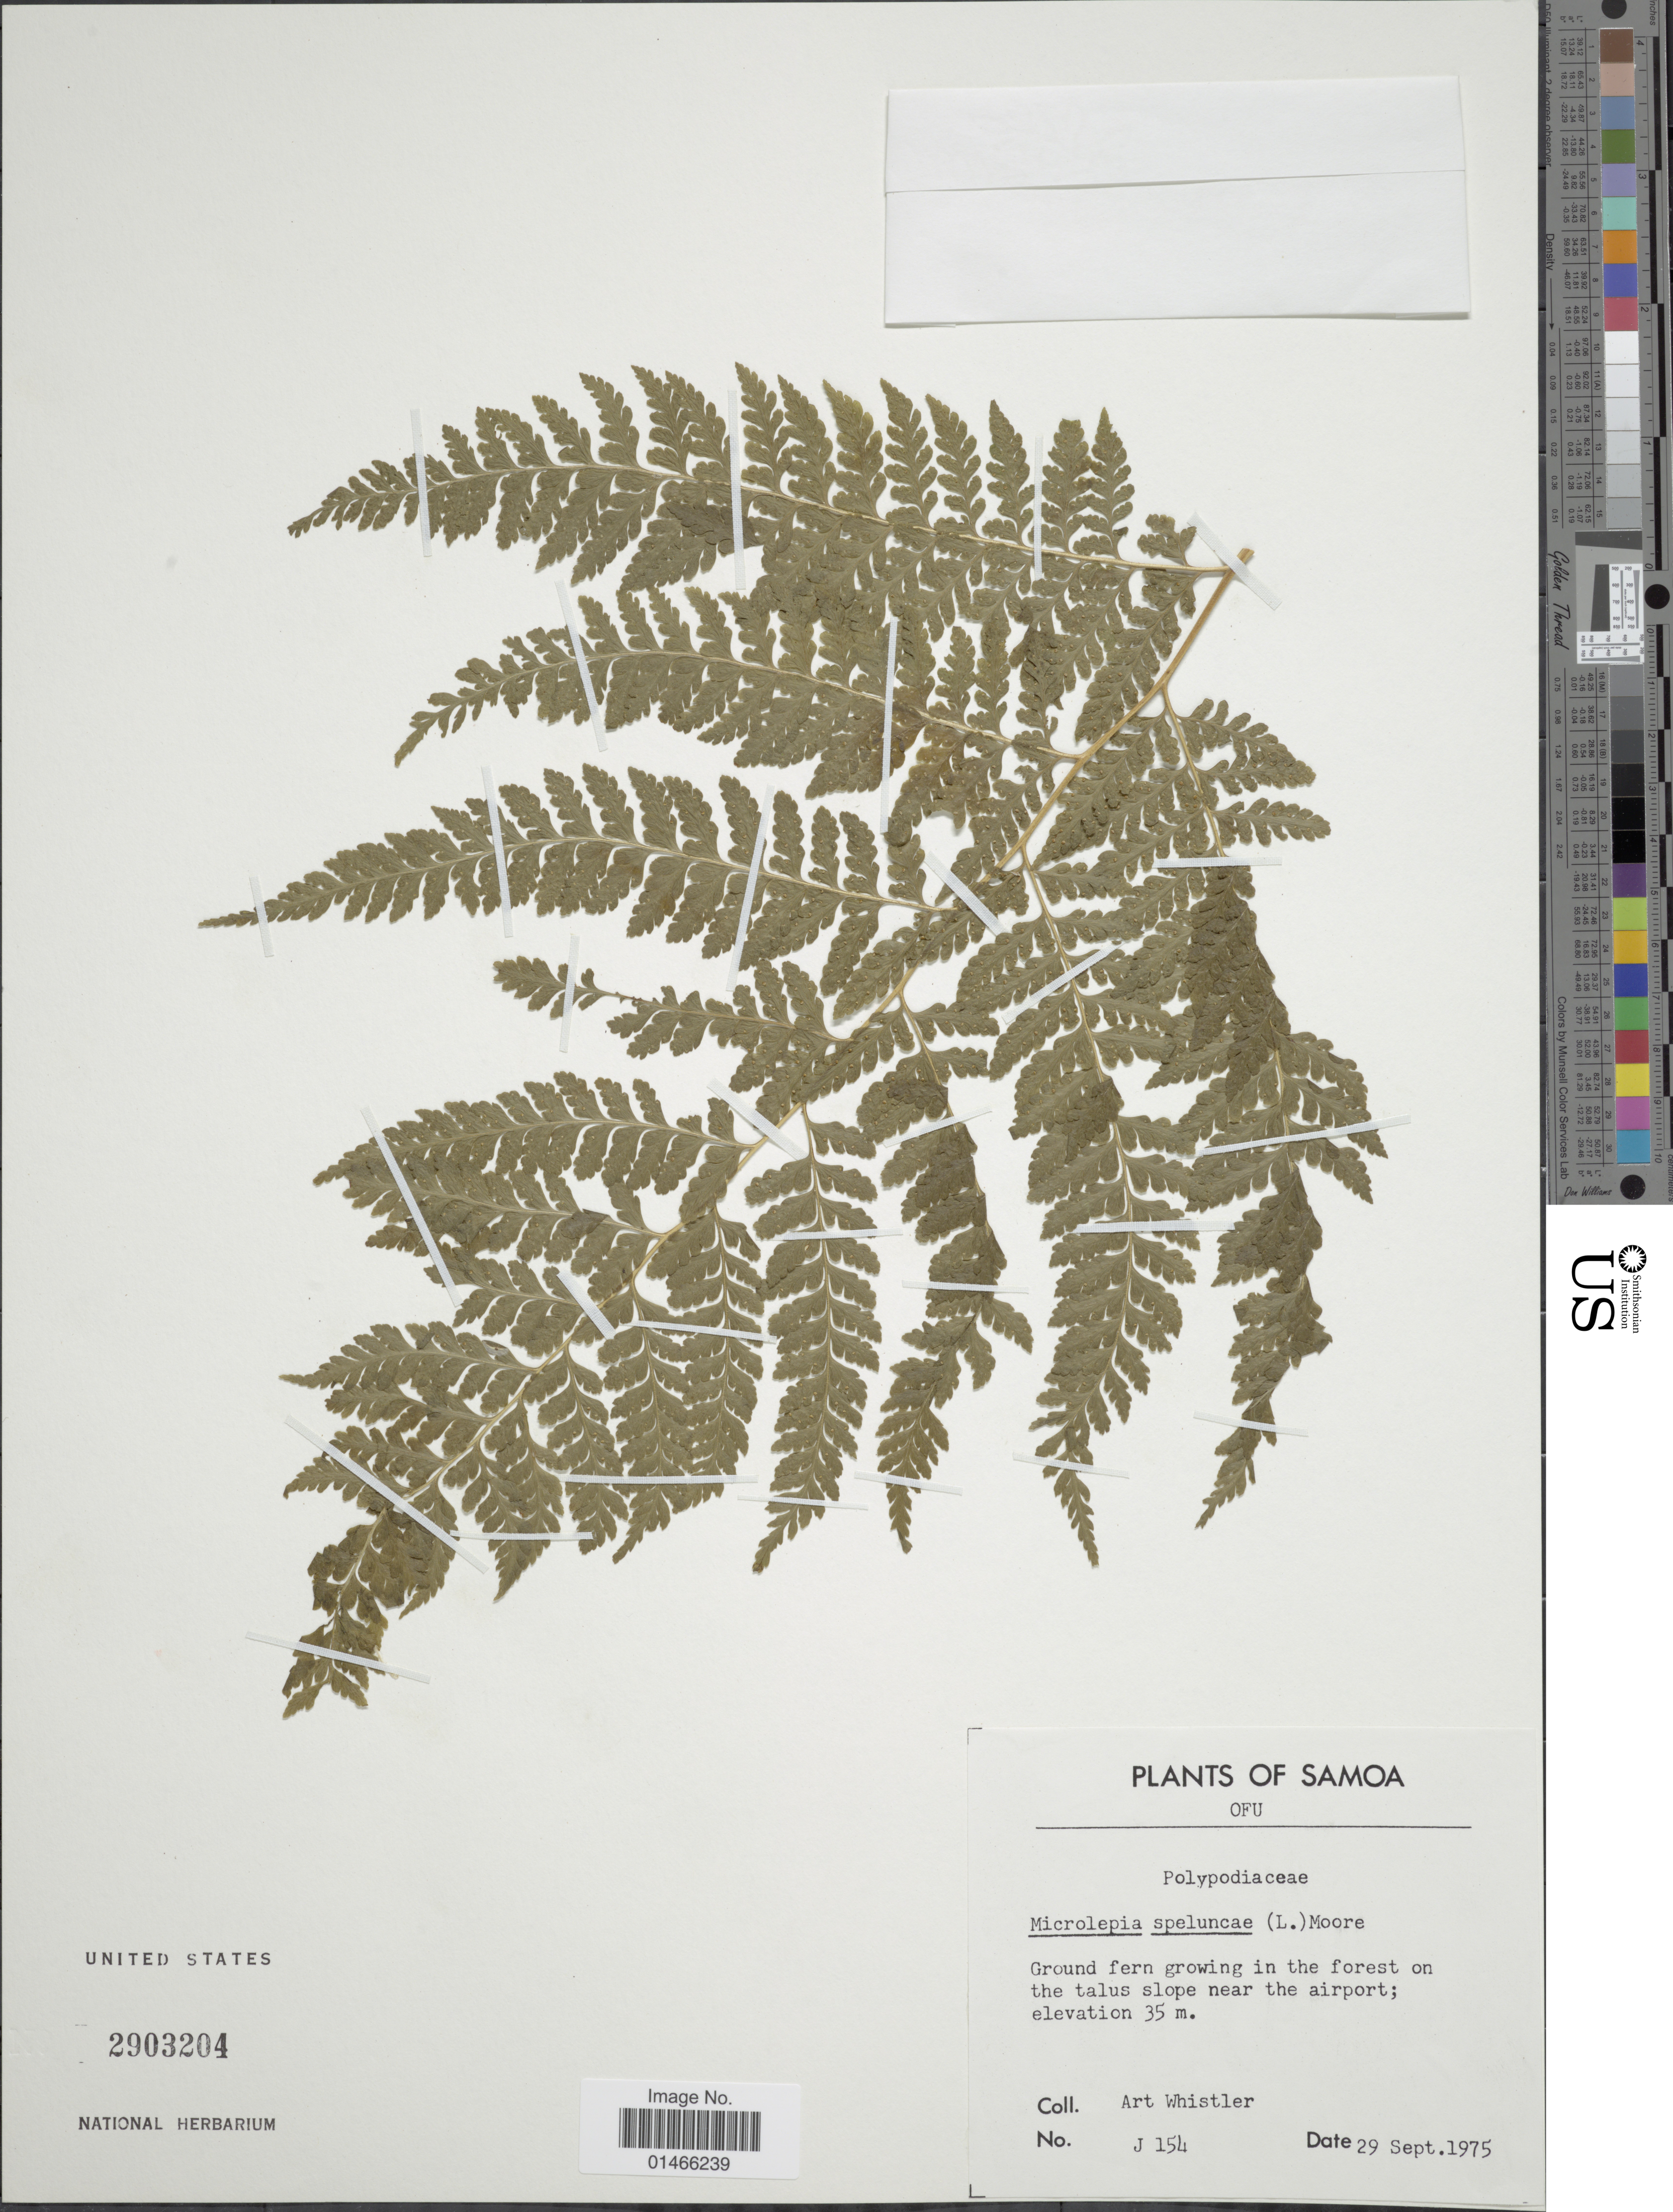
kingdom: Plantae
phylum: Tracheophyta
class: Polypodiopsida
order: Polypodiales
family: Dennstaedtiaceae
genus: Microlepia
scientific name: Microlepia speluncae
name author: (L.) T. Moore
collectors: A. Whistler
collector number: J 154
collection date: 1975-09-29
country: American Samoa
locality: Ofu. In the forest on the talus slope near the airport.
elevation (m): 35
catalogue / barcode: US 2903204